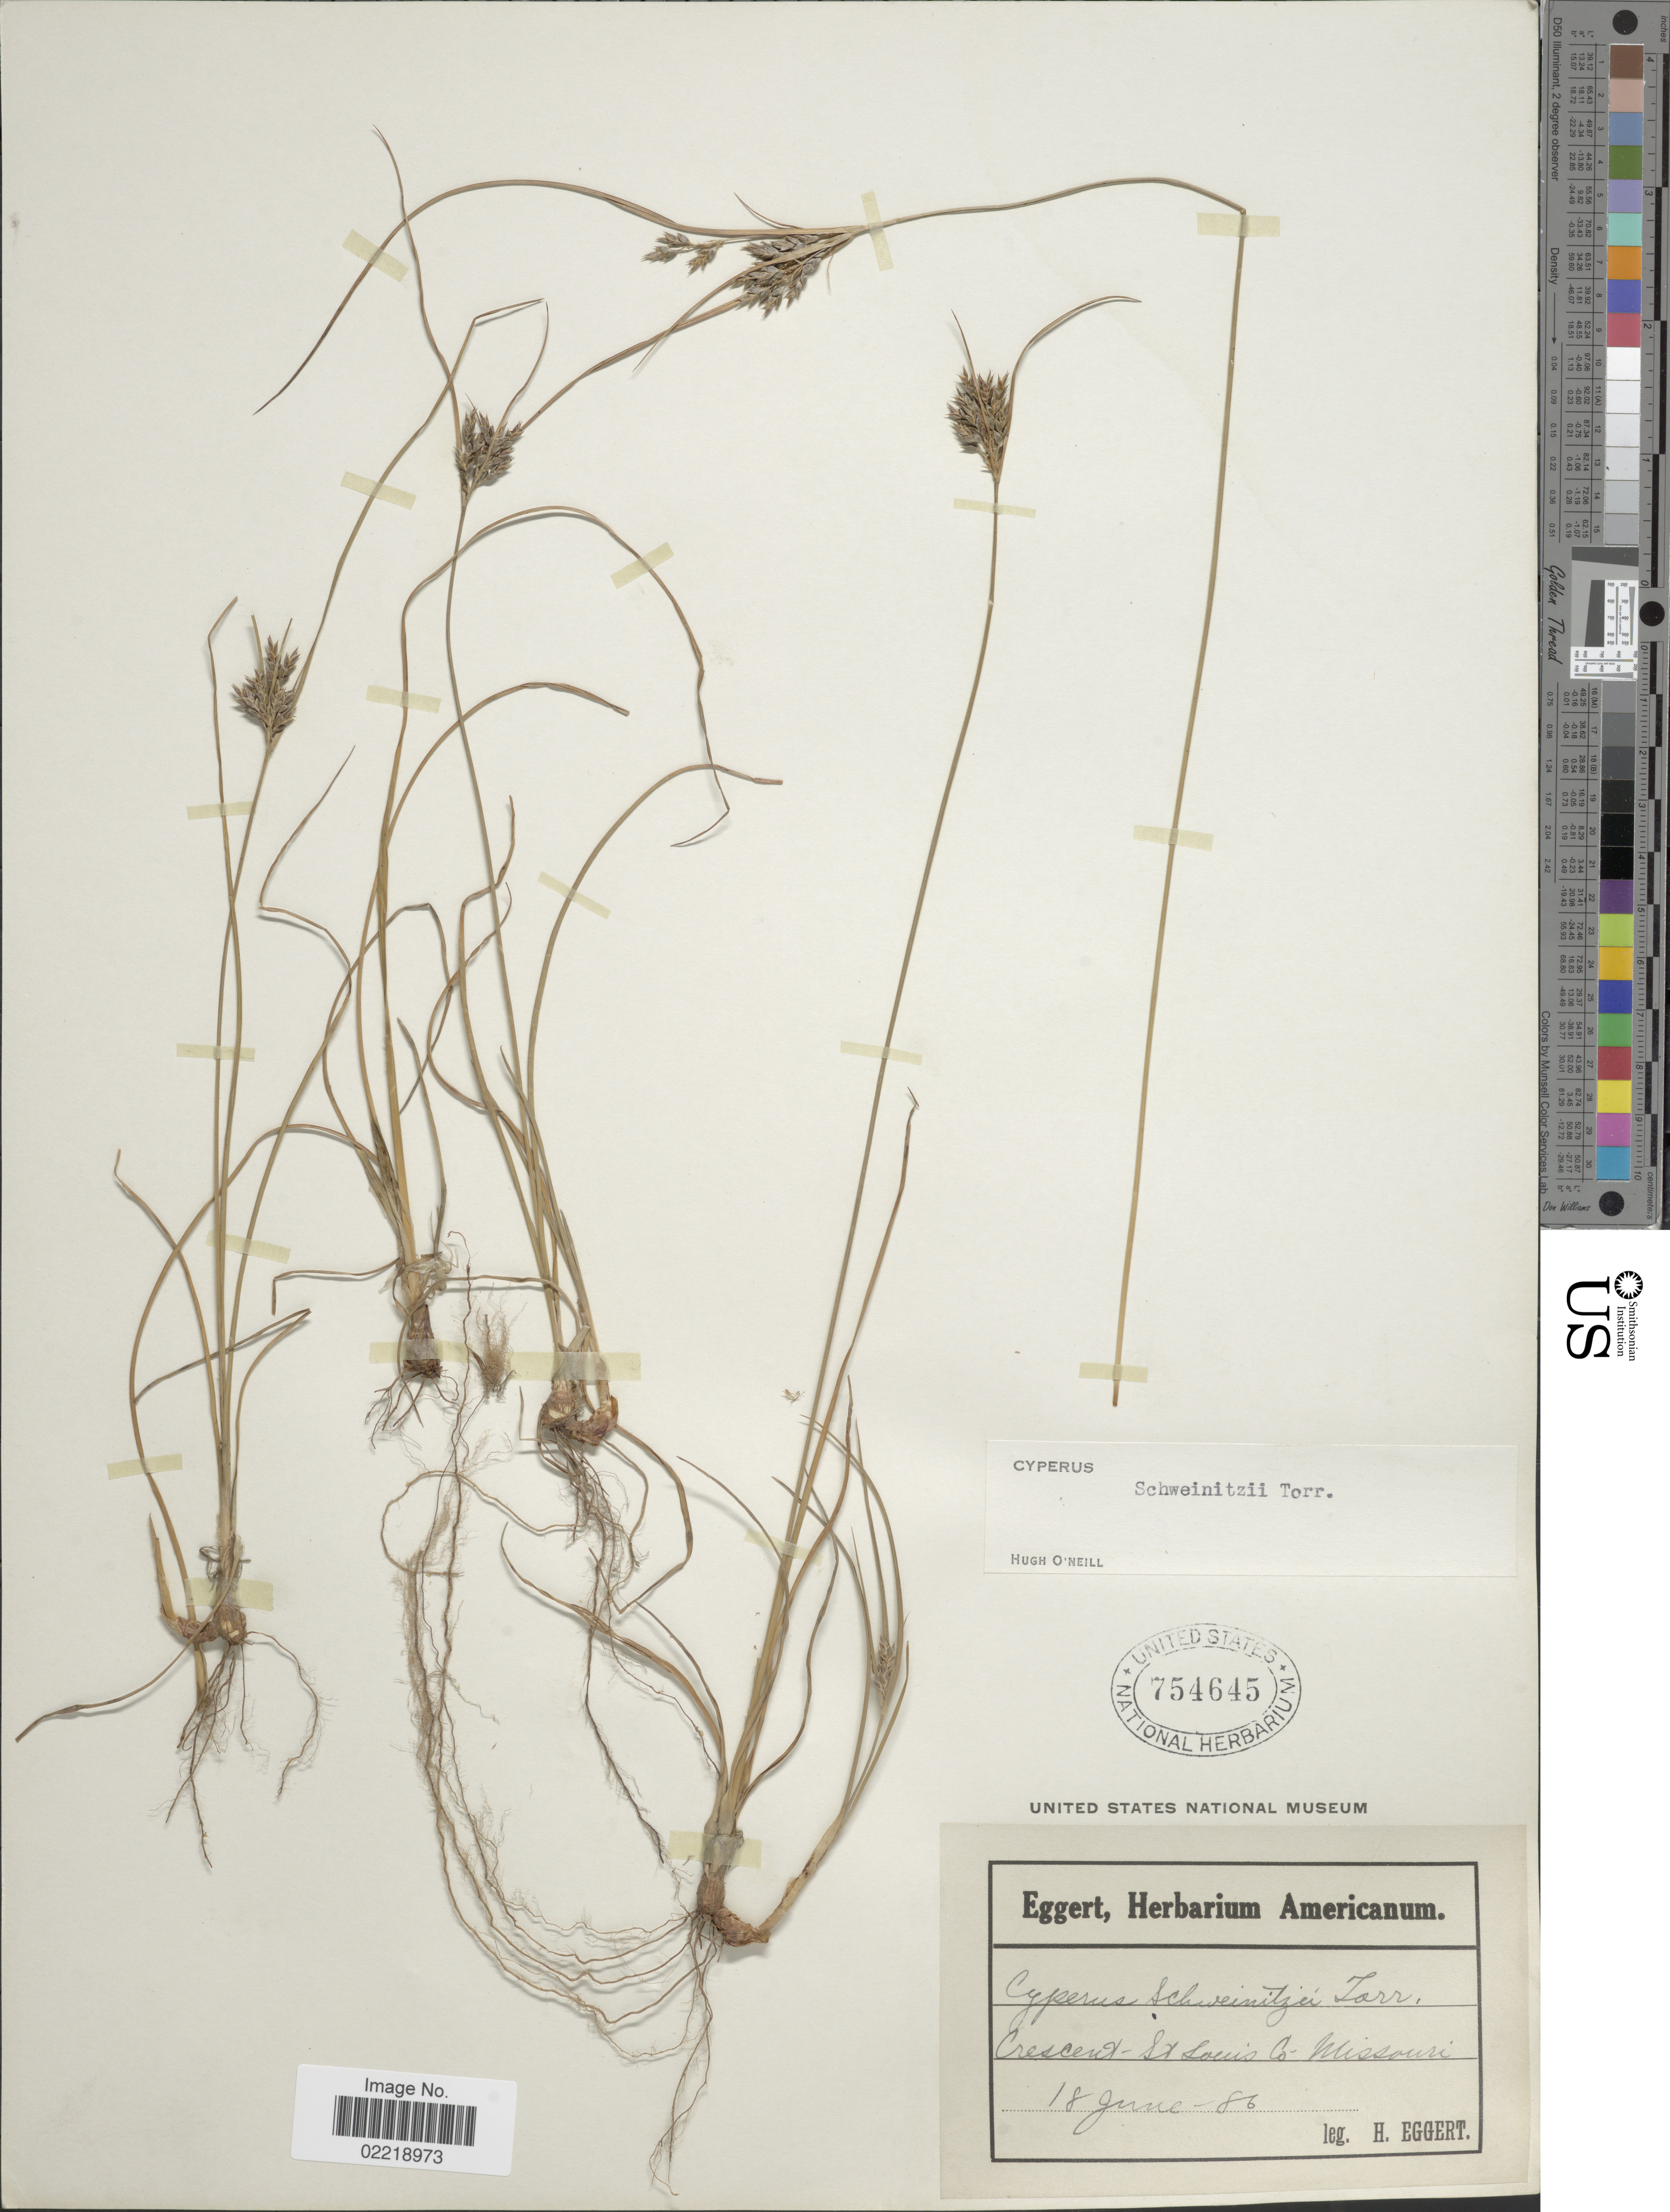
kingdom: Plantae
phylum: Tracheophyta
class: Liliopsida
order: Poales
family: Cyperaceae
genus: Cyperus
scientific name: Cyperus schweinitzii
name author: Torr.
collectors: H. Eggert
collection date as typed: Transcribed d/m/y: 18/6/86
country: United States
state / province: Missouri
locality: Crescent - St Louis Co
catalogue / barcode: US 754645